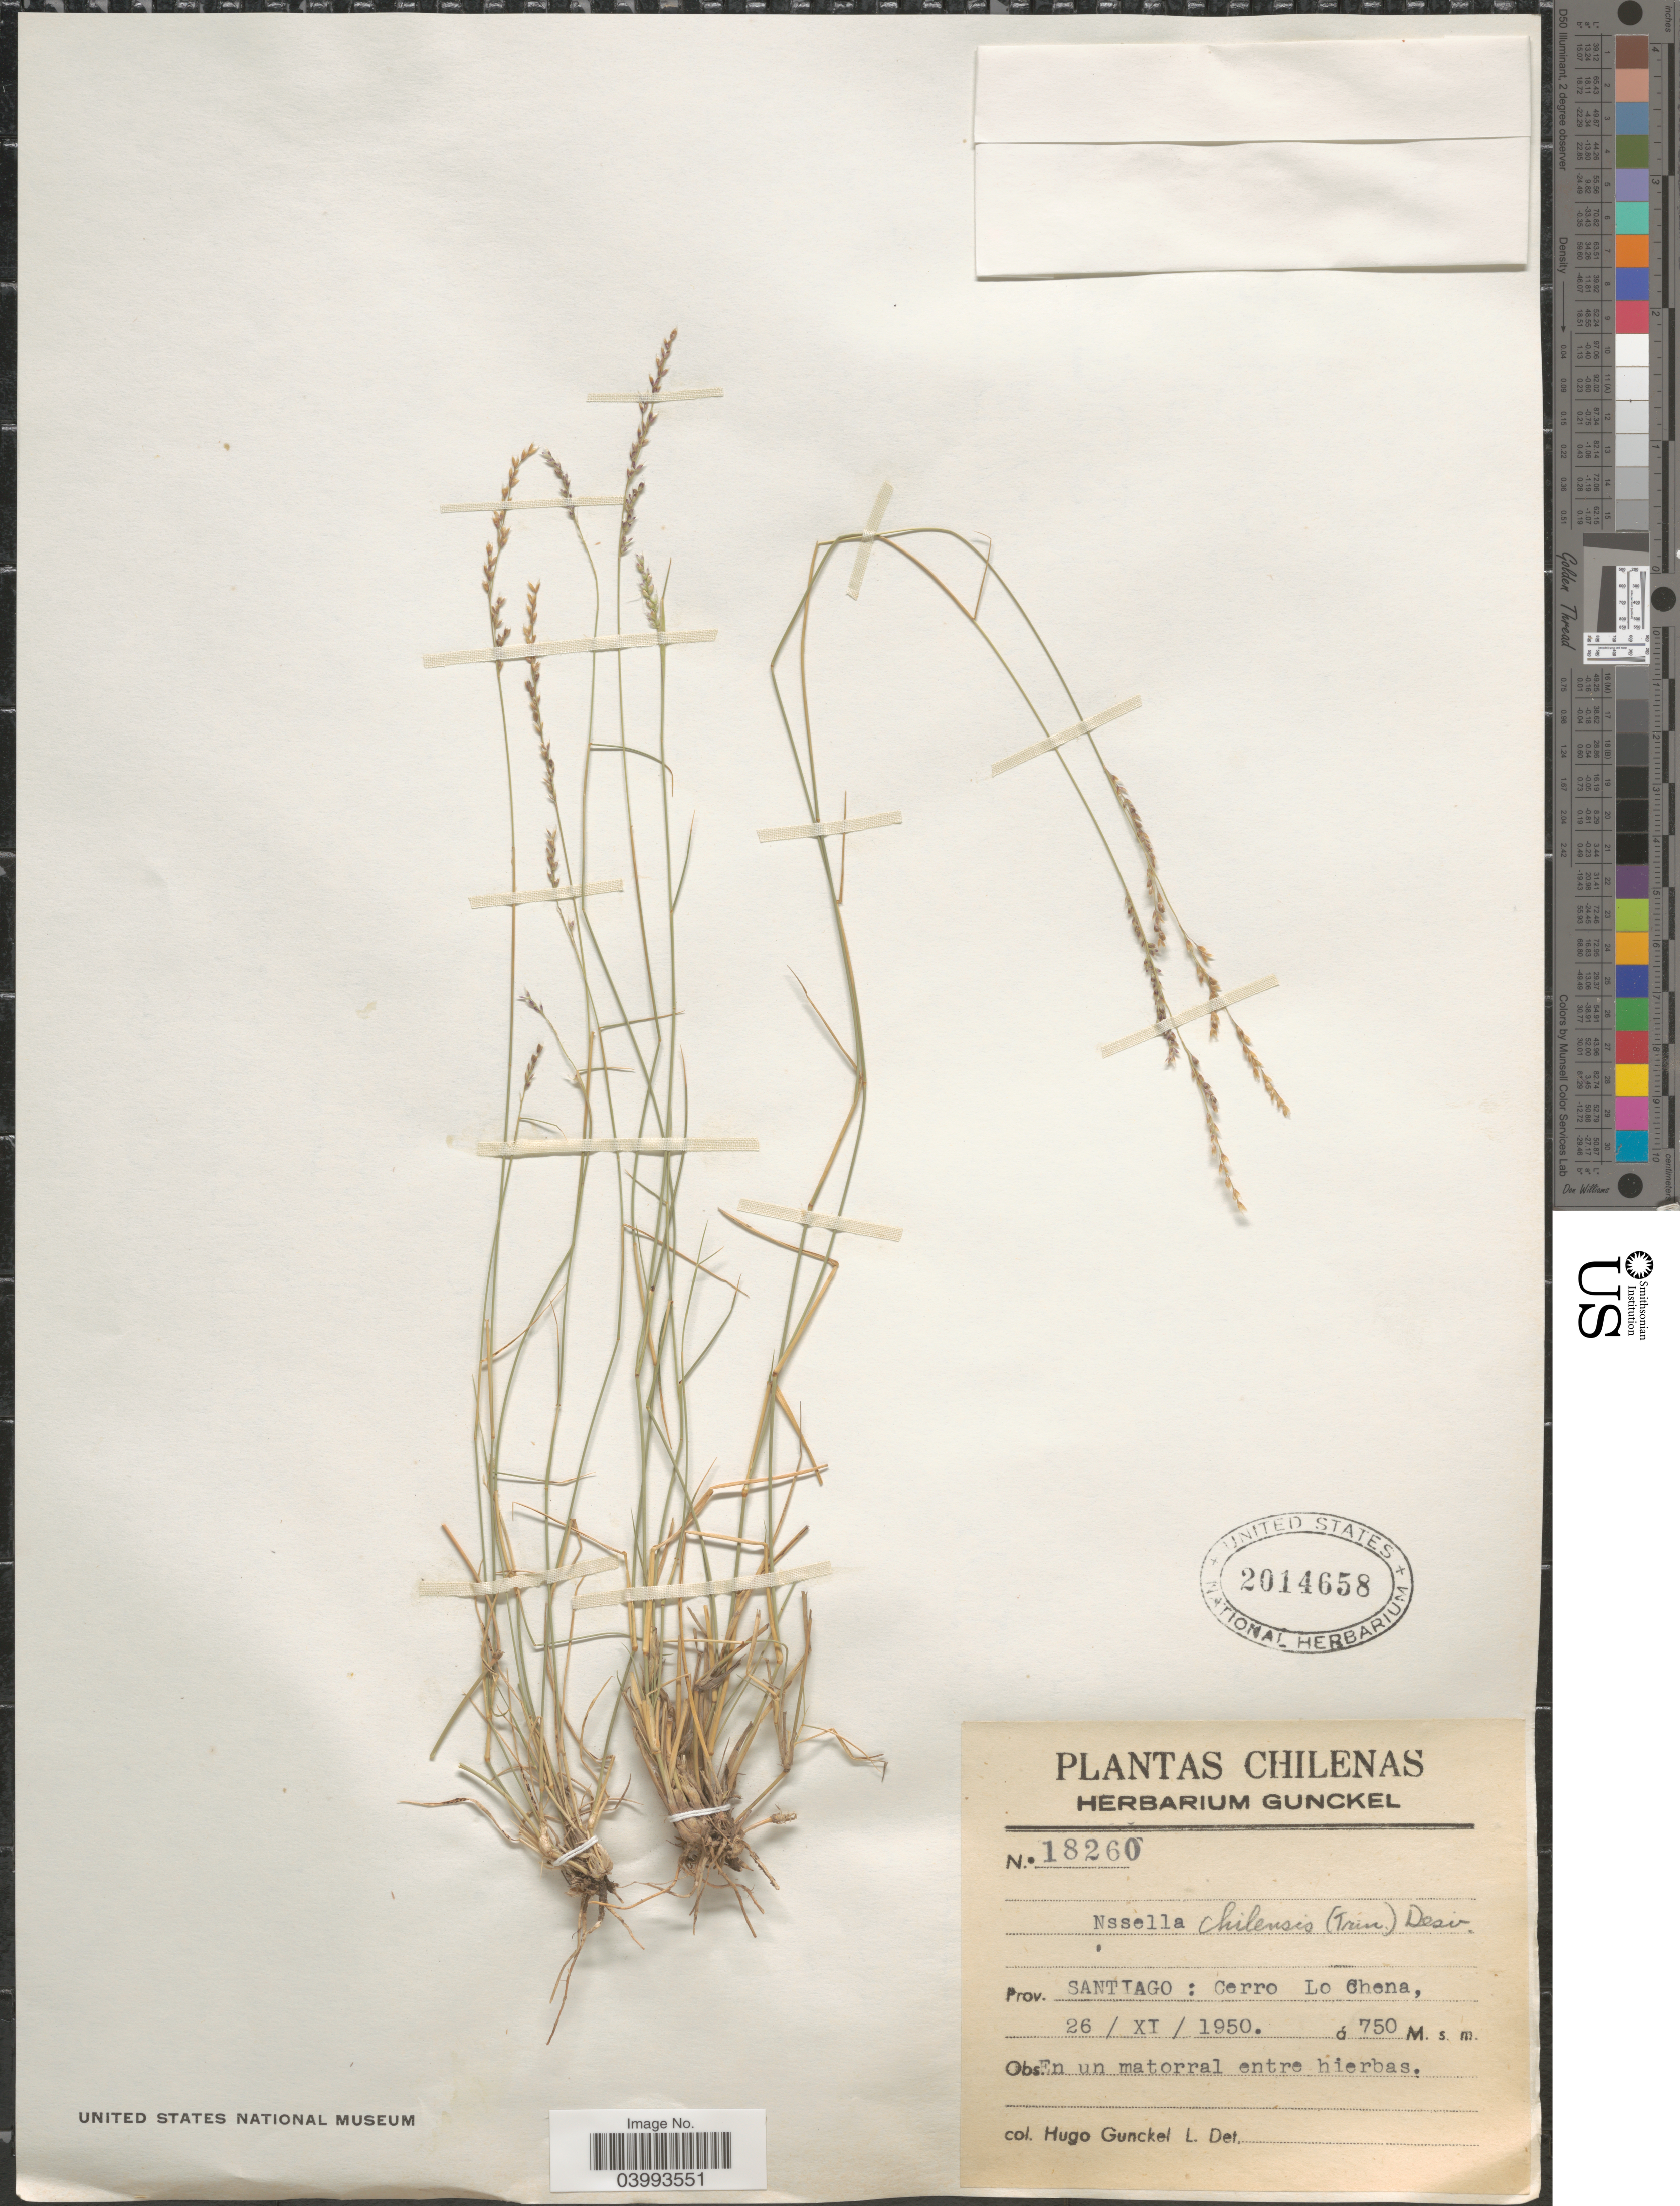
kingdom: Plantae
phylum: Tracheophyta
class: Liliopsida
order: Poales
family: Poaceae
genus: Nassella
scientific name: Nassella chilensis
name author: (Trin.) É. Desv.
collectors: H. Gunckel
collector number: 18260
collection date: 1950-11-26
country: Chile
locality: Prov. Santiago: Cerro Lo Chena.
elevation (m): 750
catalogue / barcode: US 2014658